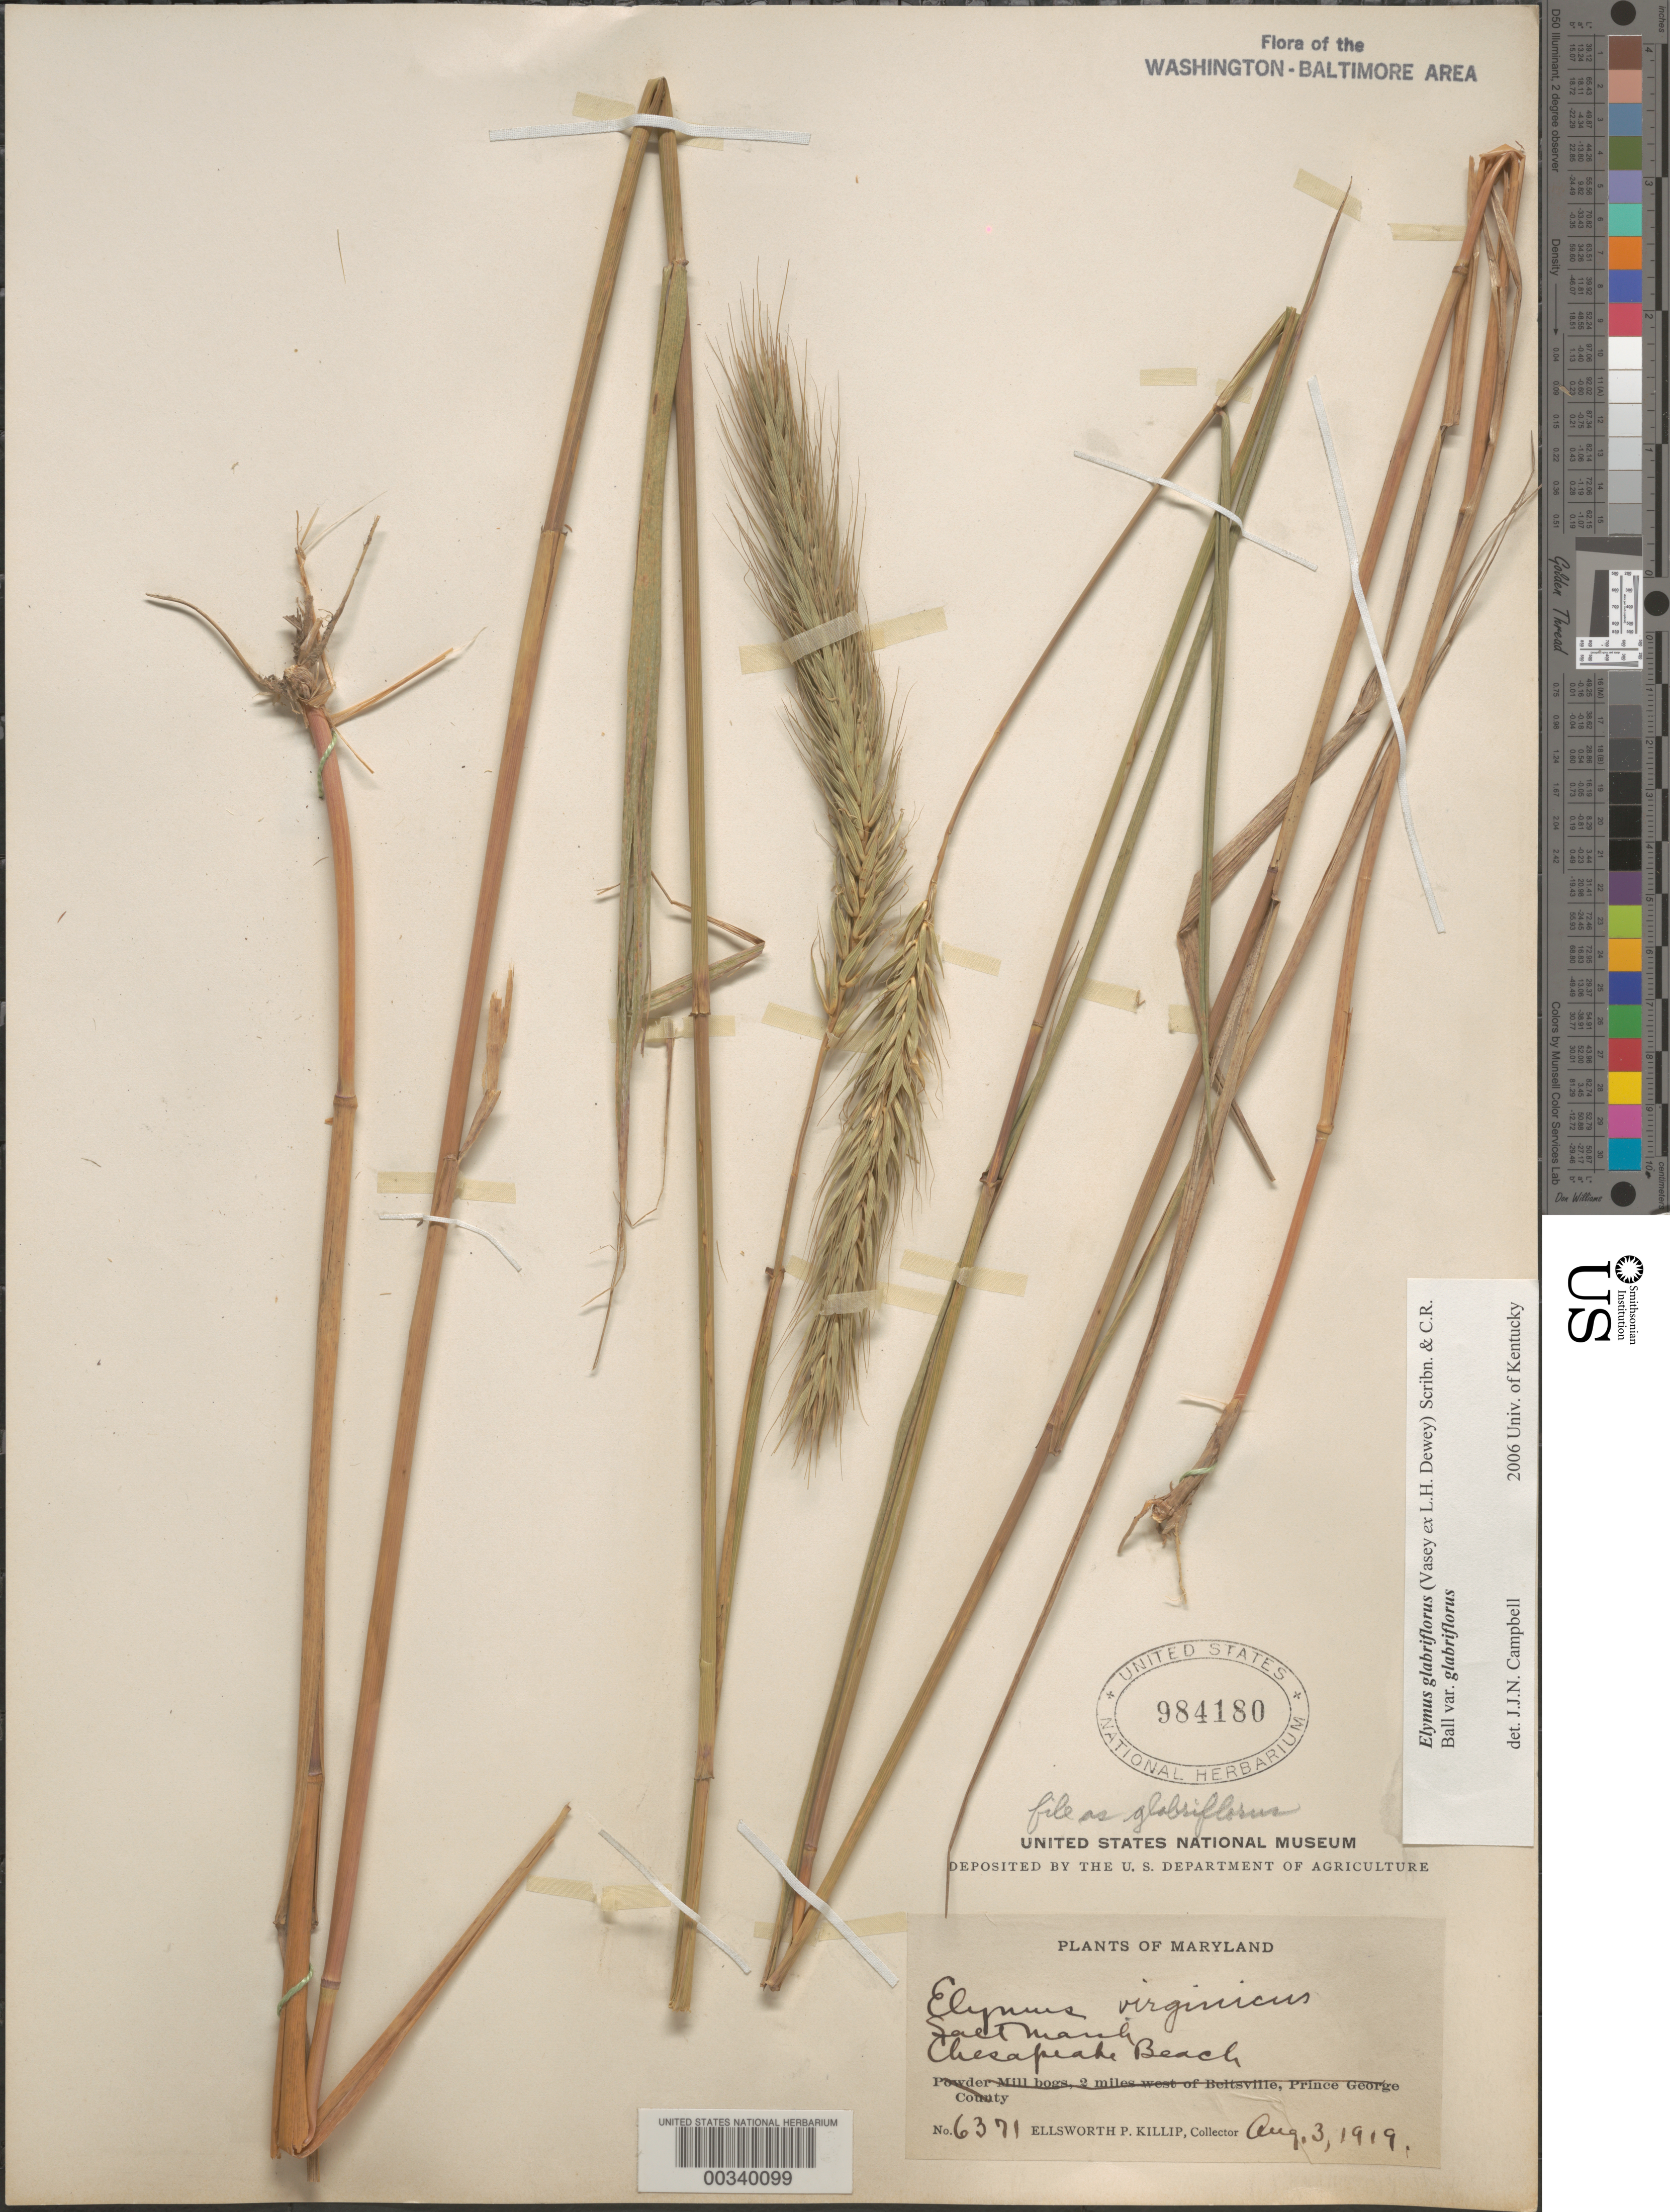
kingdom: Plantae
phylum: Tracheophyta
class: Liliopsida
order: Poales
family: Poaceae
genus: Elymus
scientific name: Elymus glabriflorus var. glabriflorus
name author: (Vasey ex L.H. Dewey) Scribn. & C.R. Ball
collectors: E. P. Killip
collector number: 6371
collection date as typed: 03 Aug 1919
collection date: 1919-08-03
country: United States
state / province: Maryland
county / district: Calvert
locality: Chesapeake Beach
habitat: Salt marsh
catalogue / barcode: US 984180